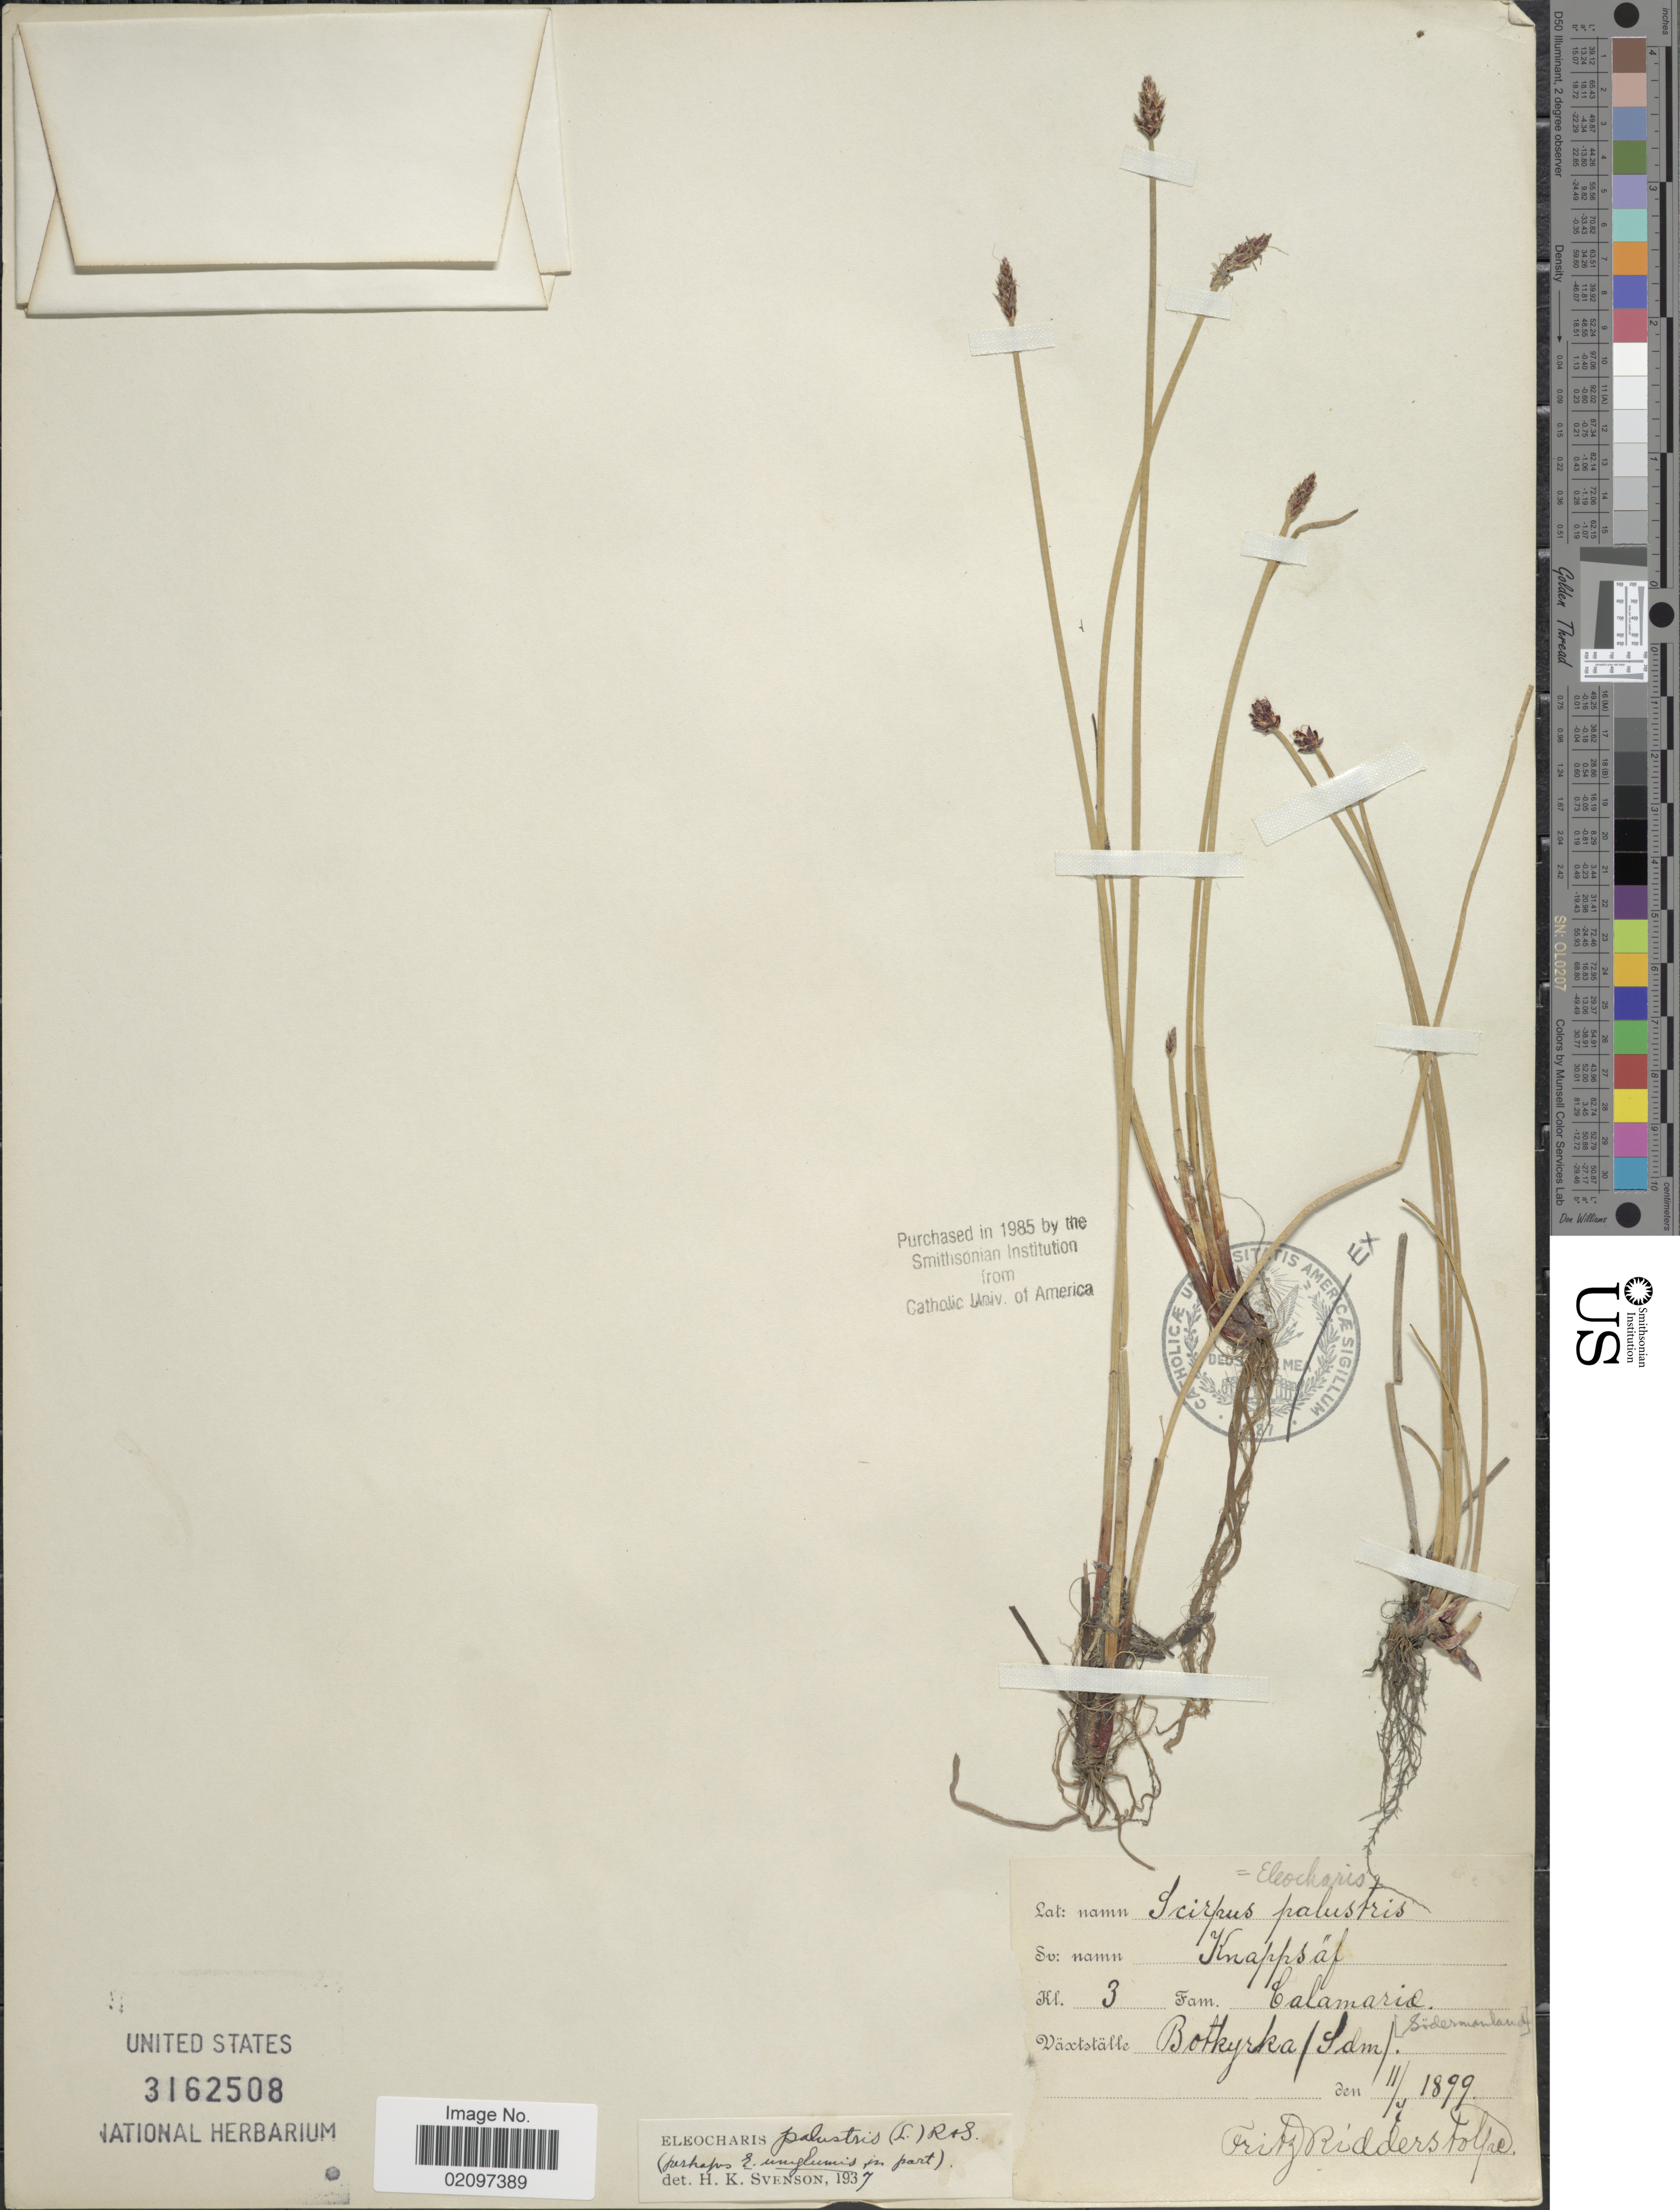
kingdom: Plantae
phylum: Tracheophyta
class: Liliopsida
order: Poales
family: Cyperaceae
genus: Eleocharis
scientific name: Eleocharis palustris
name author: (L.) Roem. & Schult.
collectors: F. Ridderstolpe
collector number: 3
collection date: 1899-07-11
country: Sweden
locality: Botkyrka/Sdm. /Sodermanland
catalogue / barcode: US 3162508